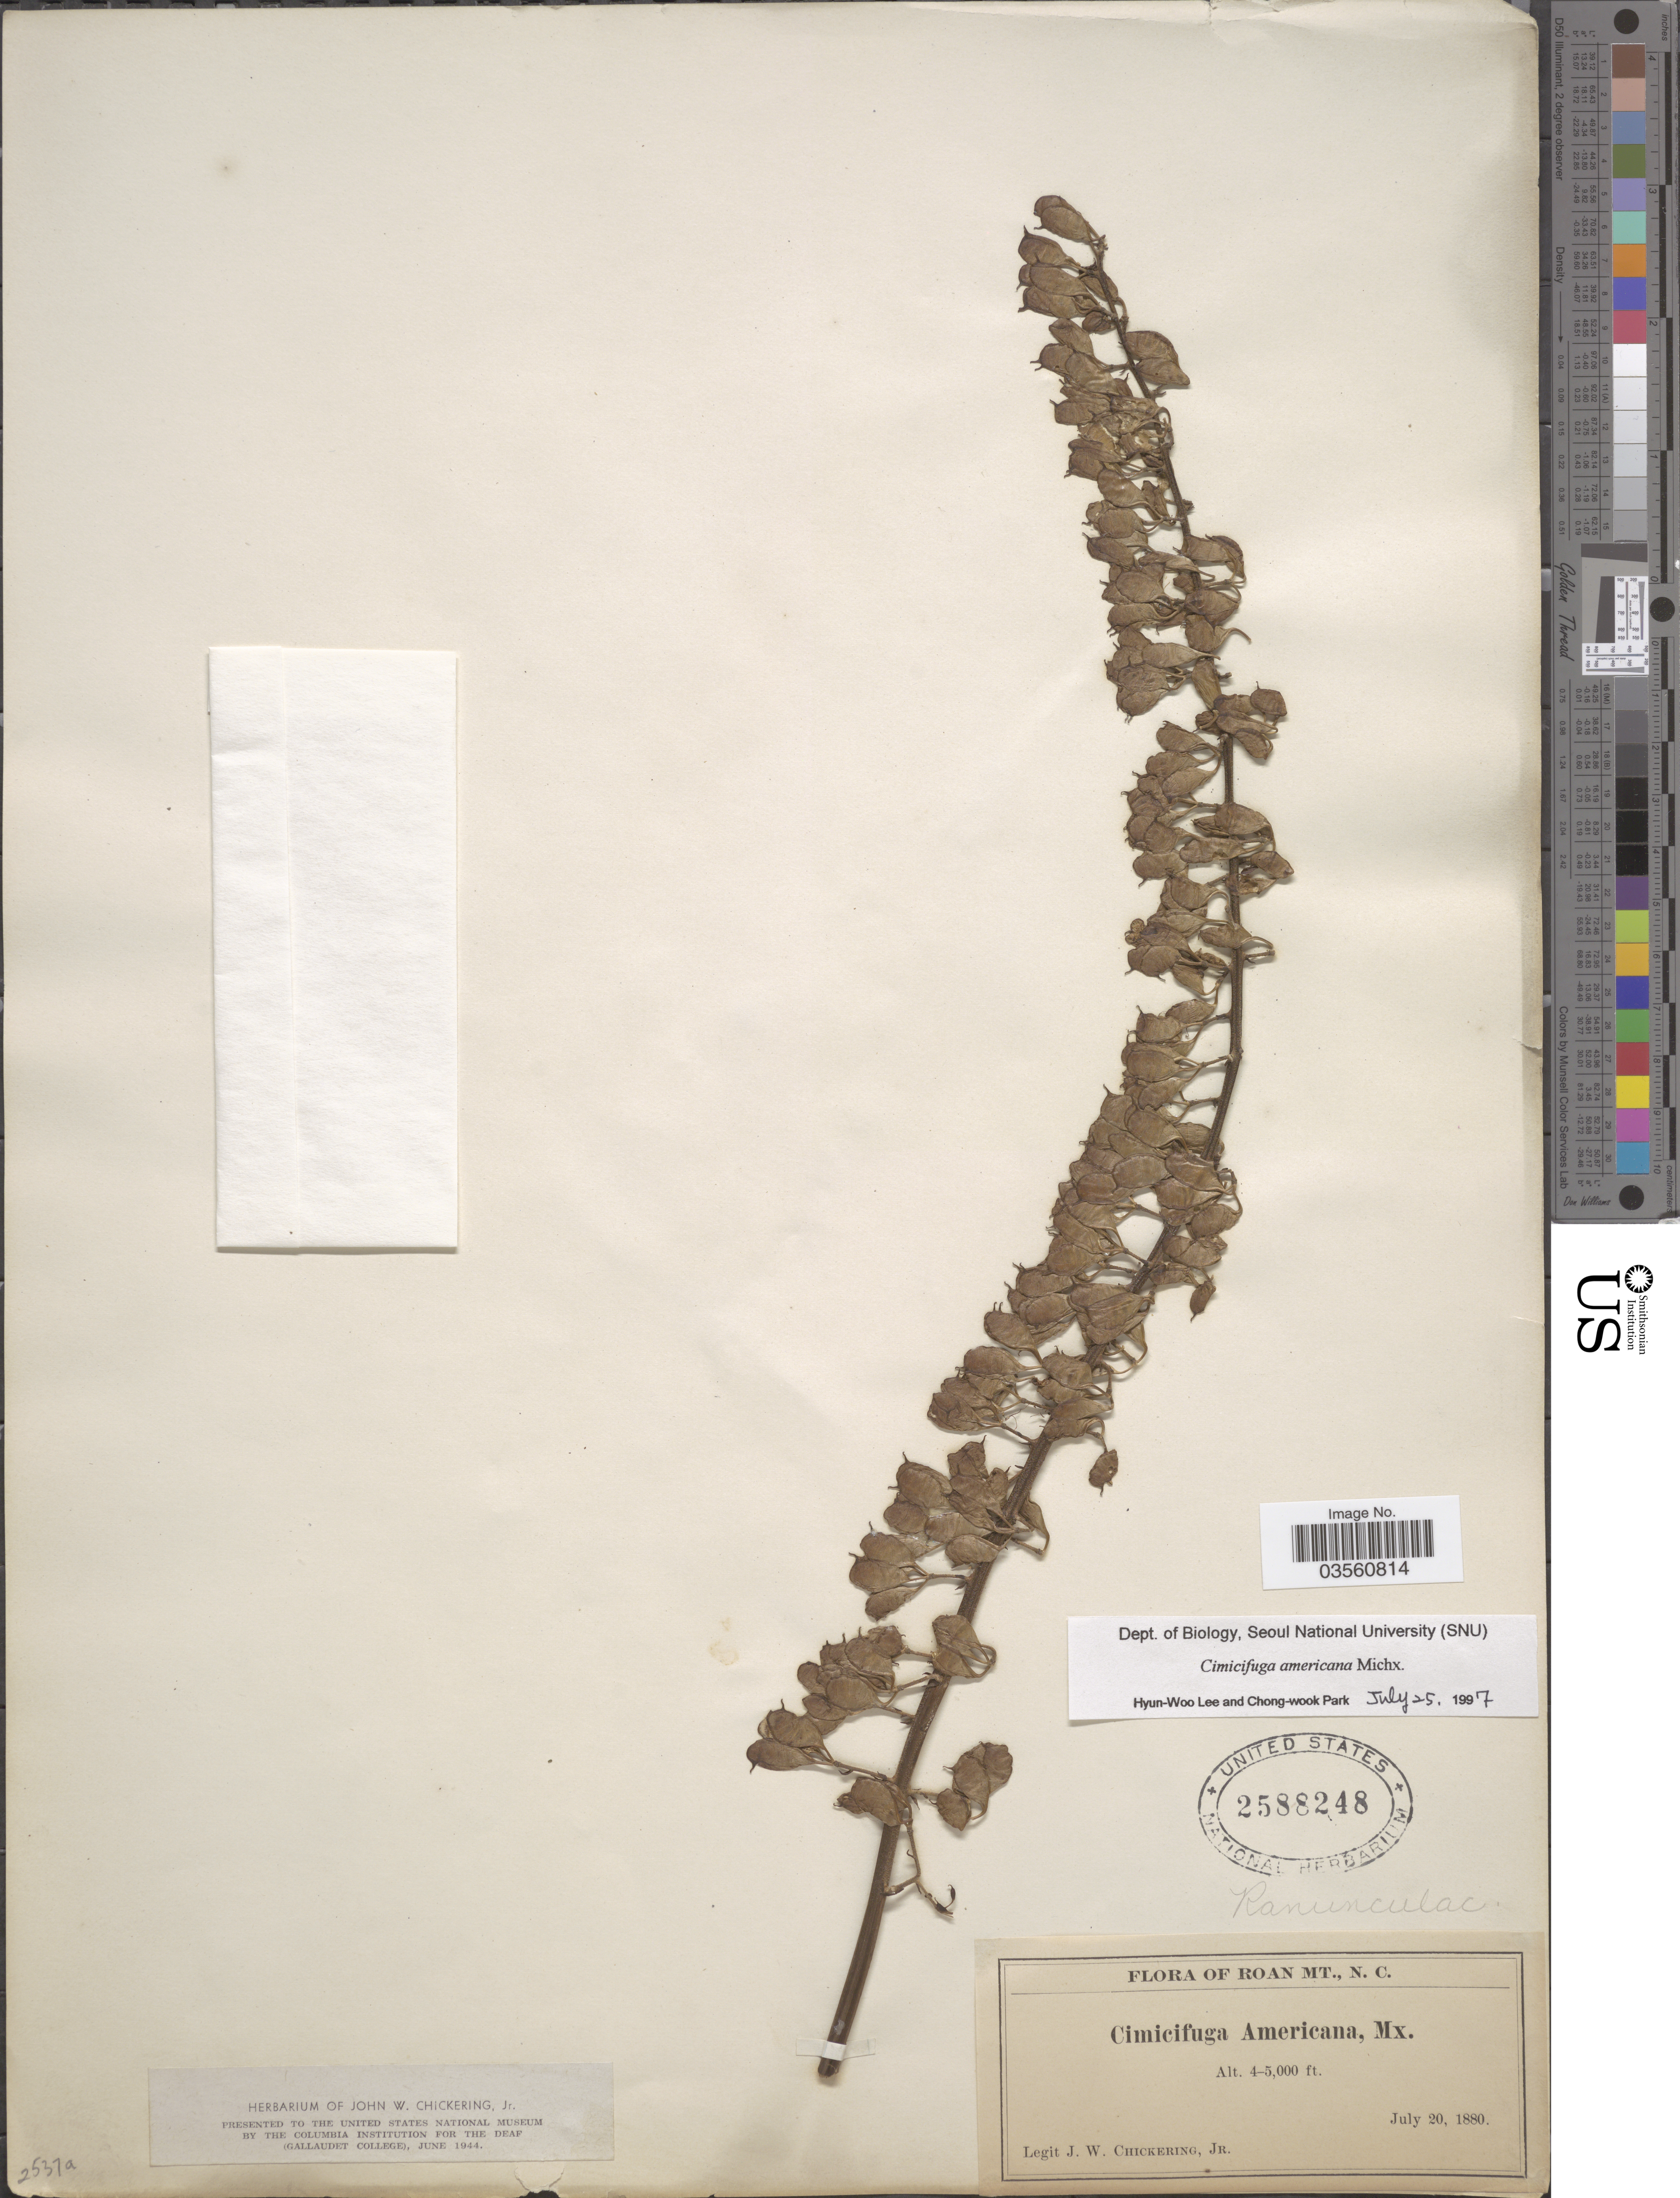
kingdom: Plantae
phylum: Tracheophyta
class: Magnoliopsida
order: Ranunculales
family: Ranunculaceae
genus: Actaea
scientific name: Actaea podocarpa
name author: DC.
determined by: Strong, M. T., (US), Smithsonian Institution - National Museum of Natural History (UNITED STATES)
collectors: J. W. Chickering Jr.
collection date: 1880-07-20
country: United States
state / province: North Carolina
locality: Roan Mt.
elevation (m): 1219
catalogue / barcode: US 2588248